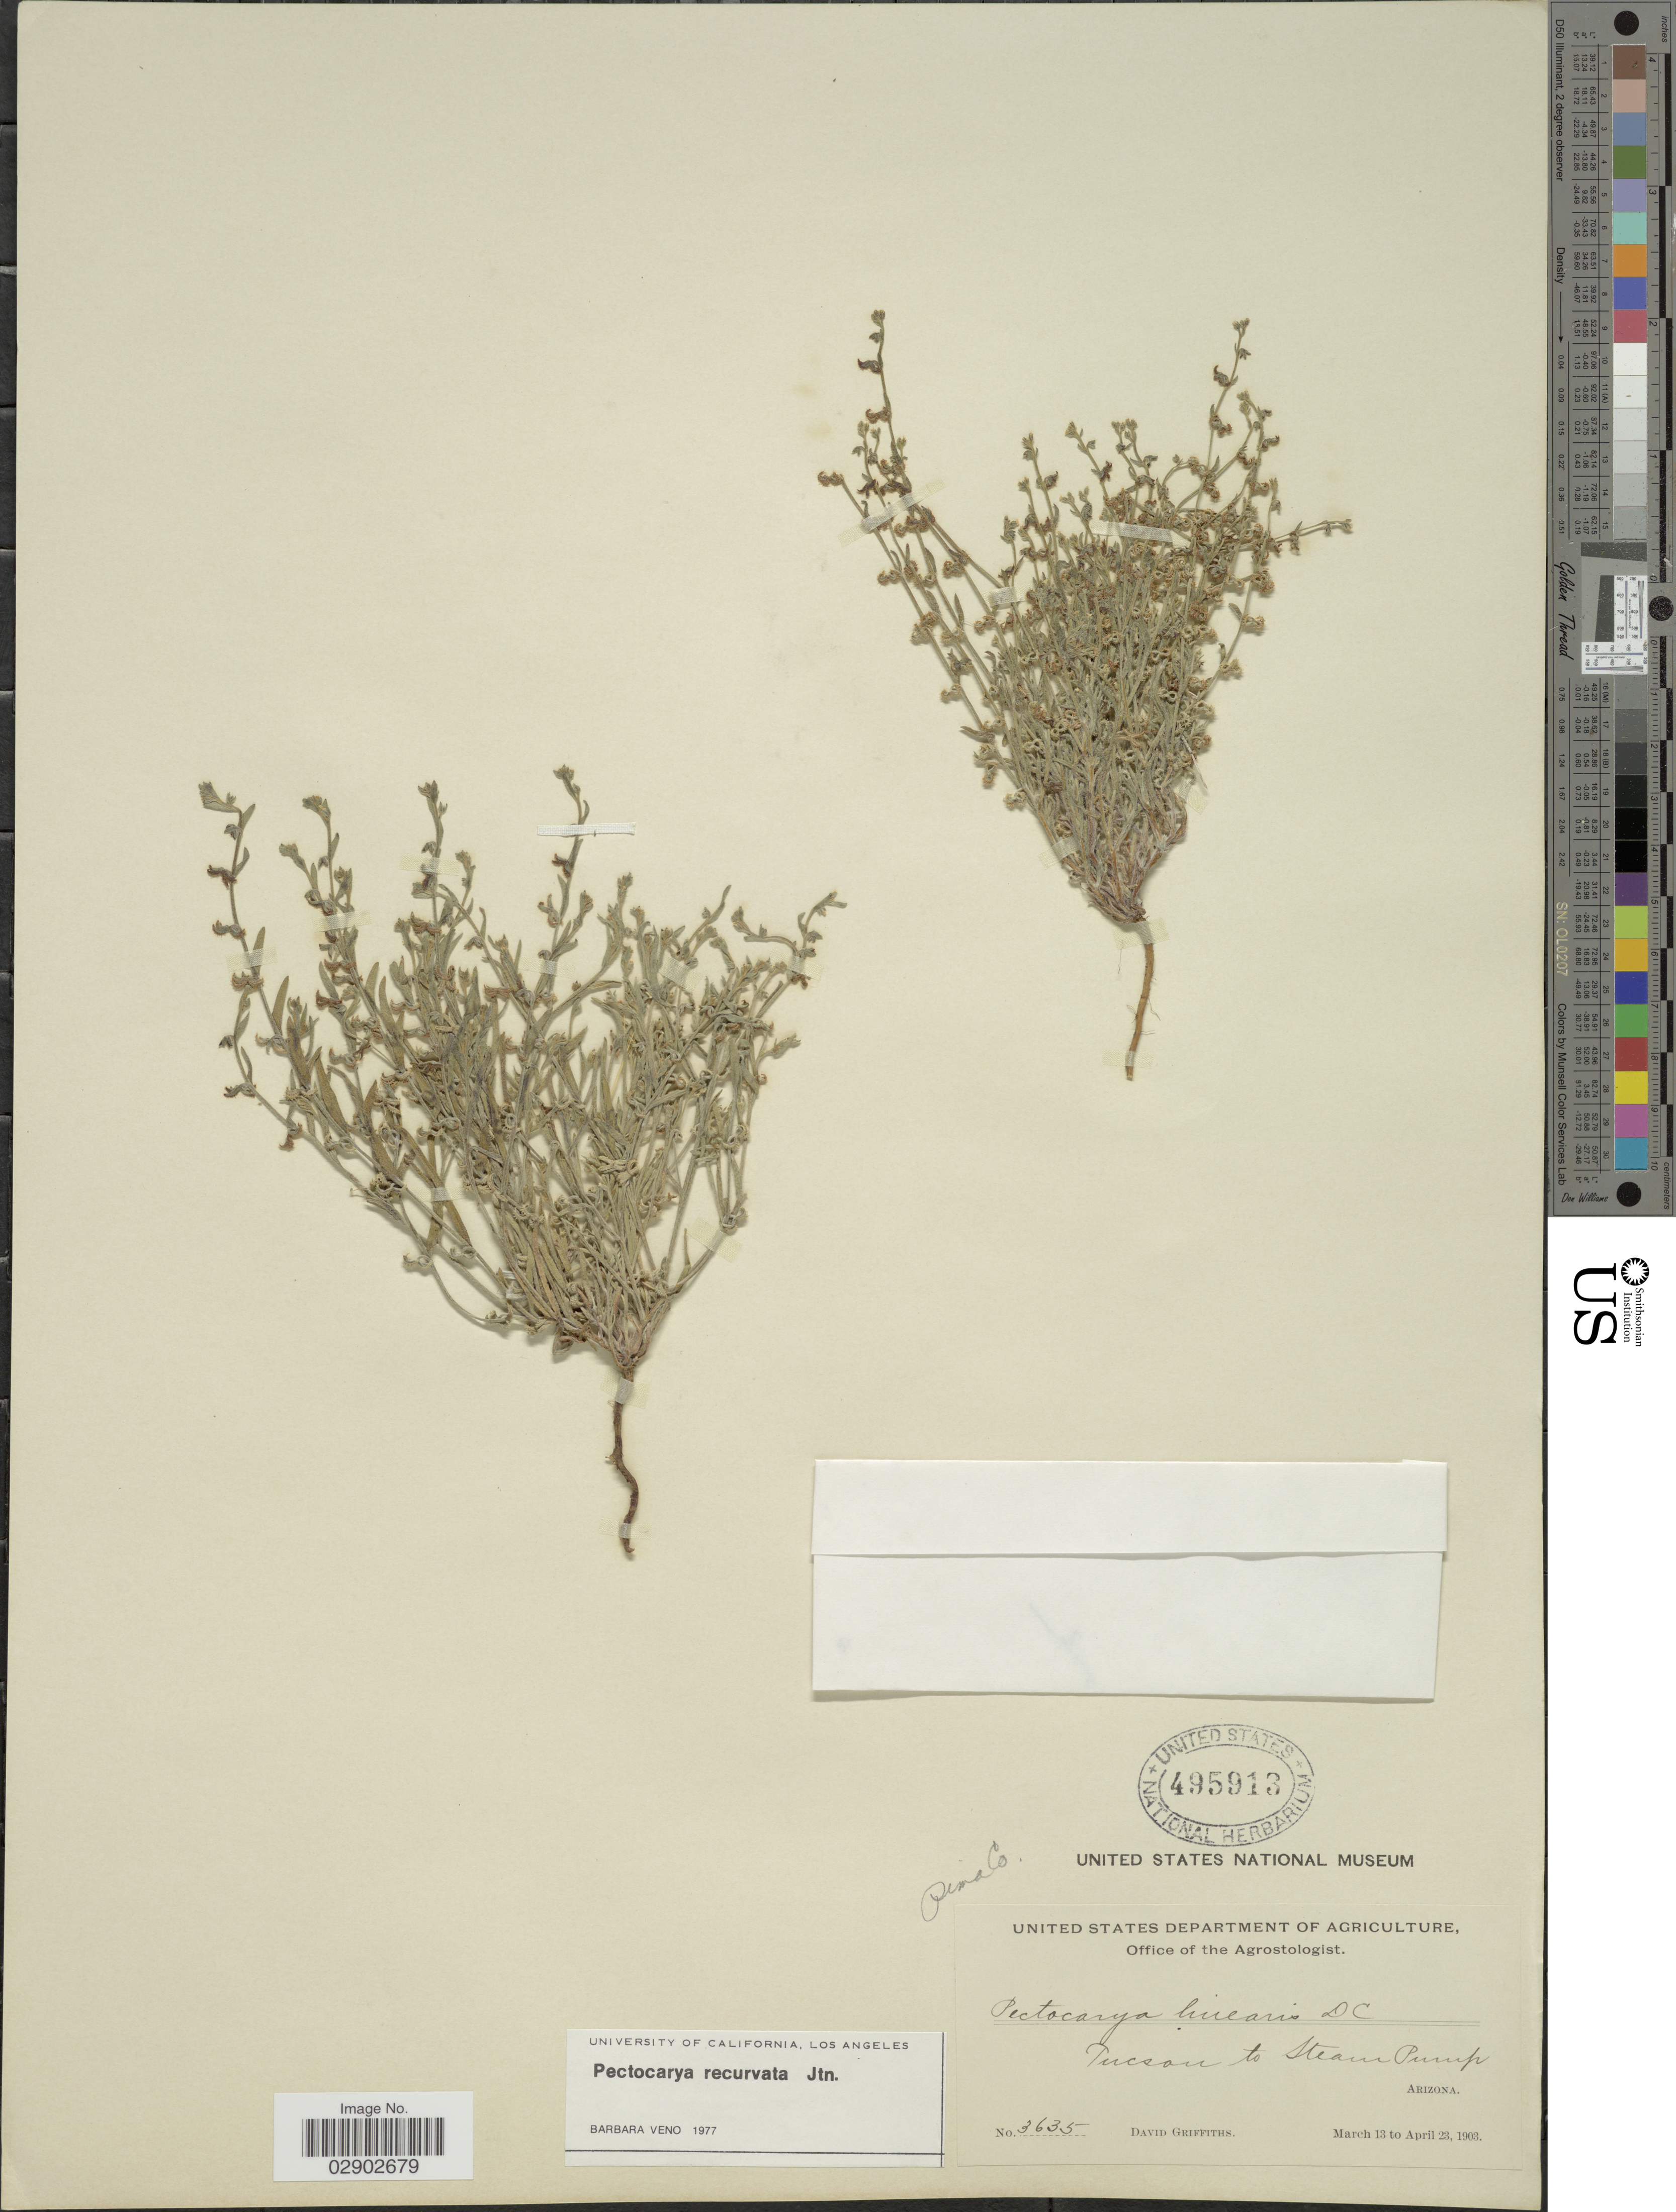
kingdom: Plantae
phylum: Tracheophyta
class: Magnoliopsida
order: Boraginales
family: Boraginaceae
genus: Pectocarya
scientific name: Pectocarya recurvata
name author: I.M. Johnst.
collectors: D. Griffiths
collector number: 3635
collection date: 1903-03-13/1903-04-23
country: United States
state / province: Arizona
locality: Tucson to Steam Pump.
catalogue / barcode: US 495913